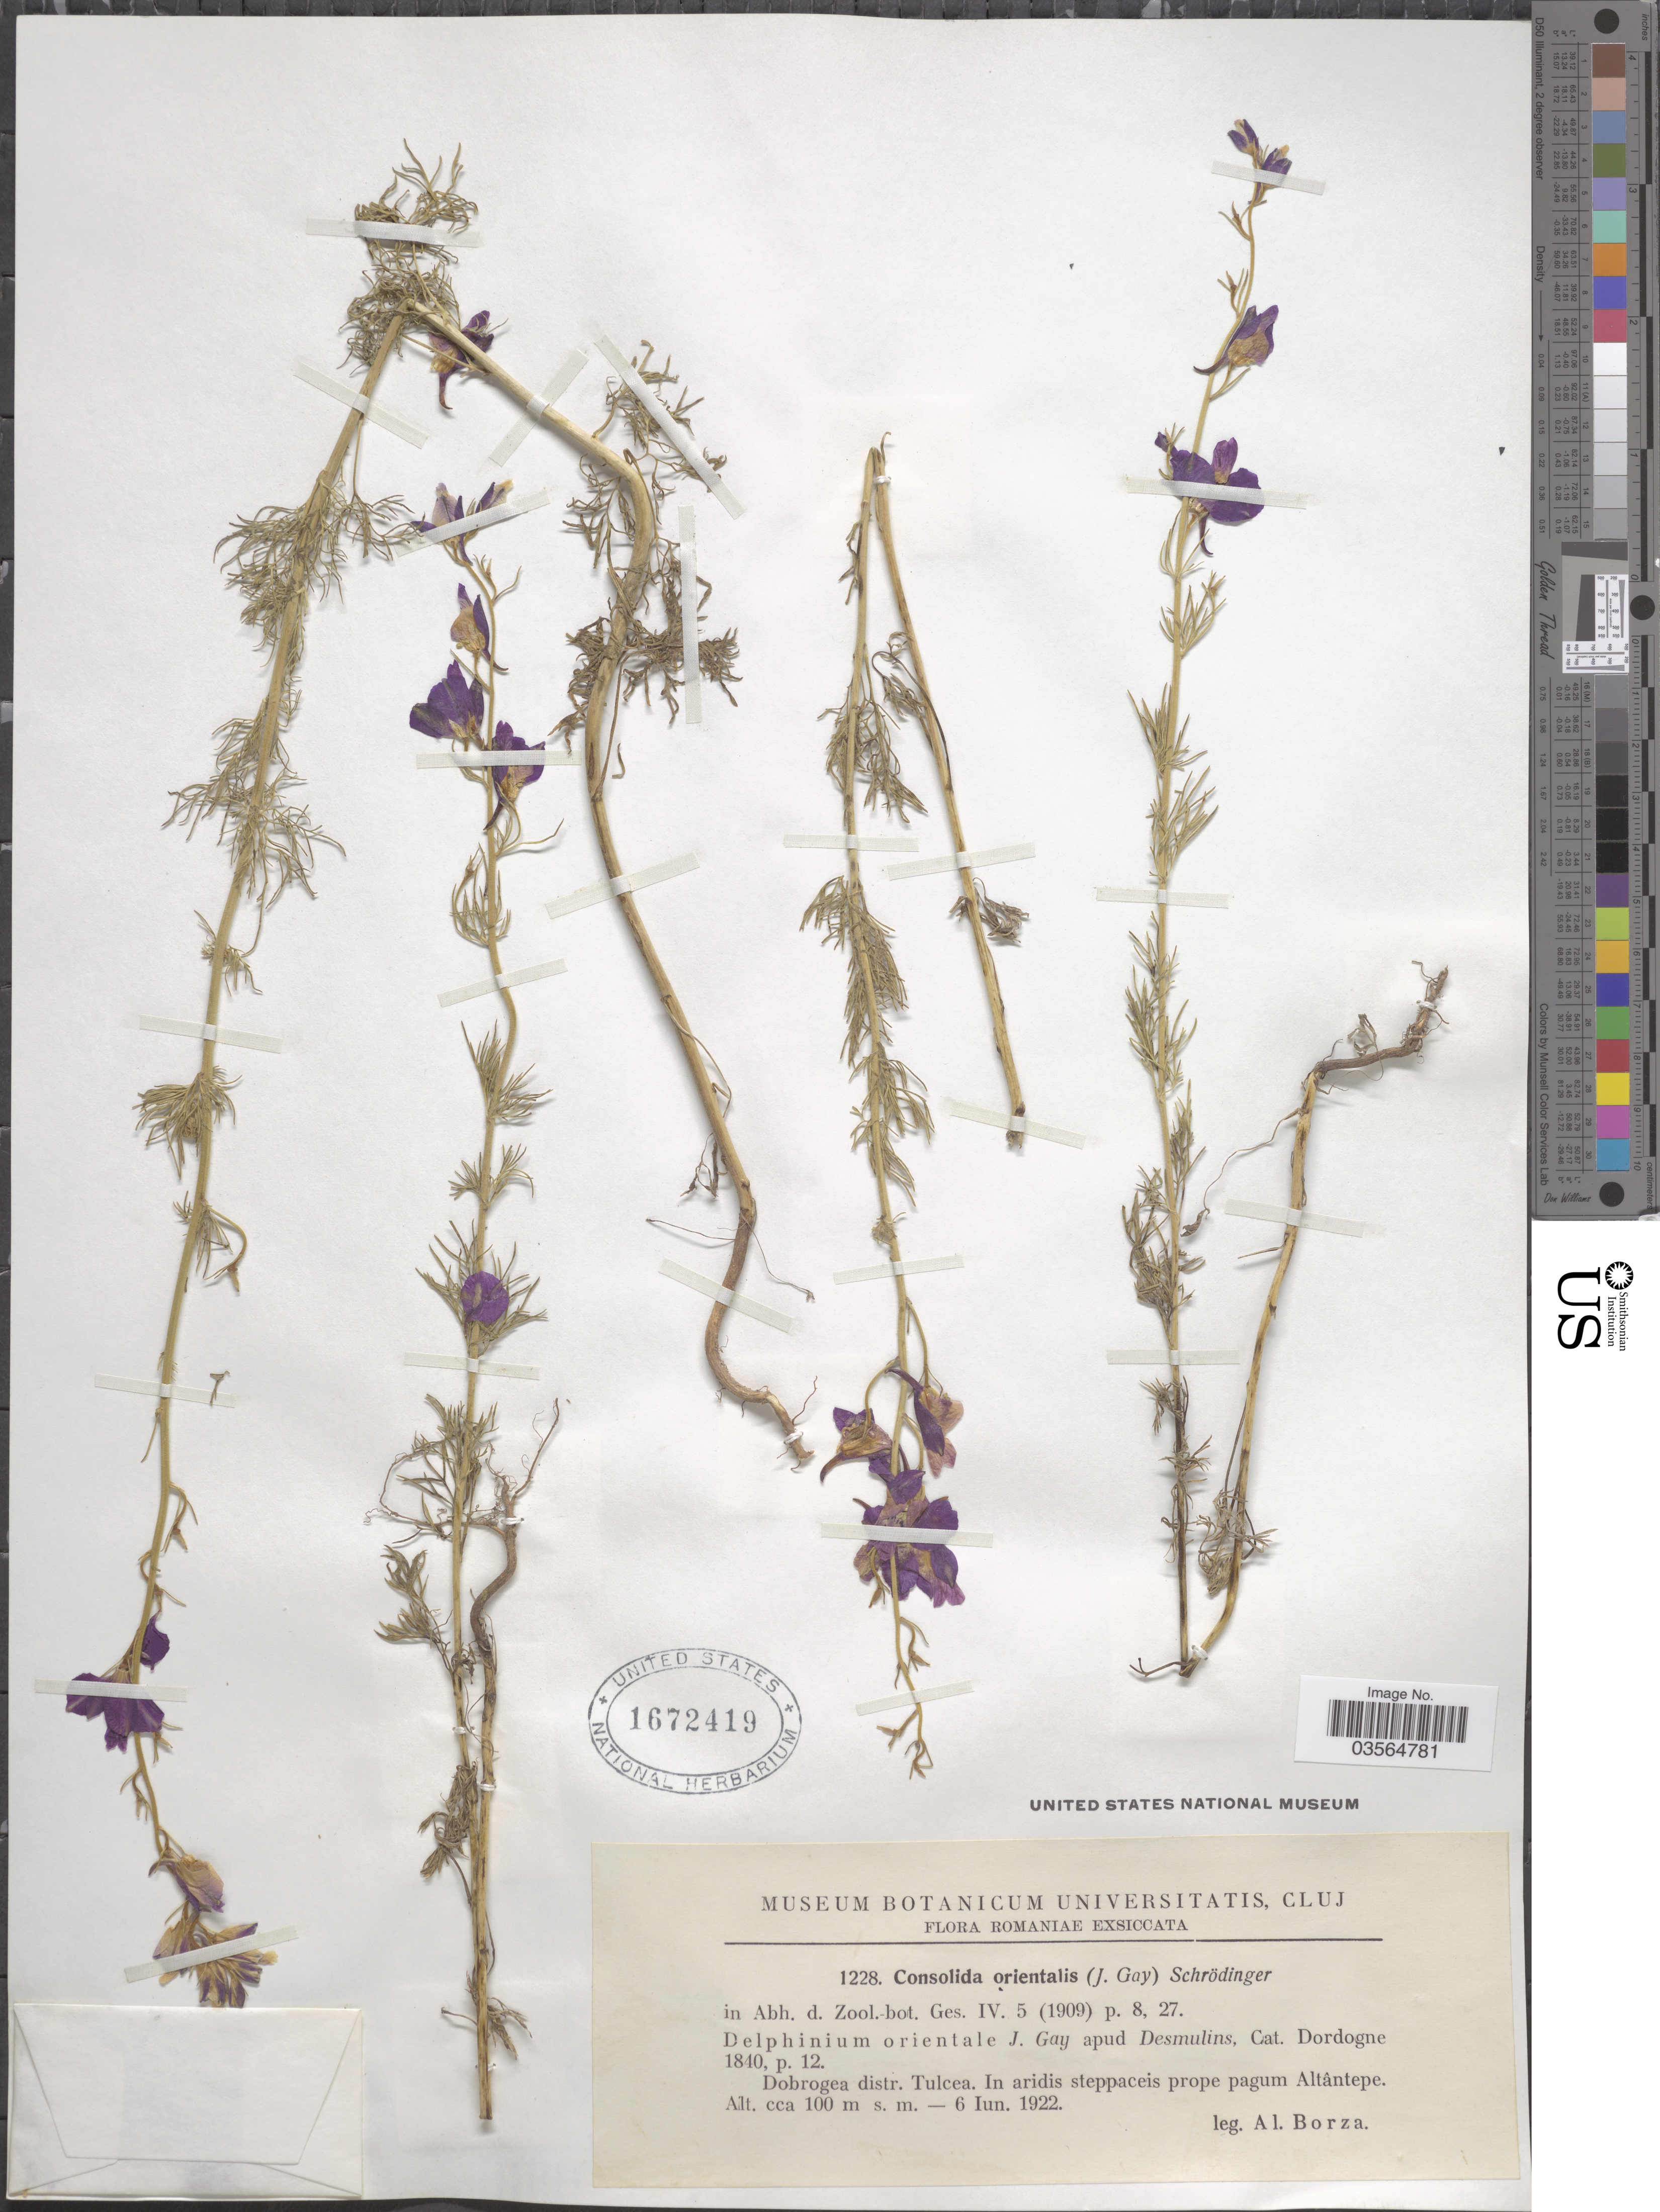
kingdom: Plantae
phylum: Tracheophyta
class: Magnoliopsida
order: Ranunculales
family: Ranunculaceae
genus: Delphinium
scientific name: Delphinium hispanicum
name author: Willk. ex Costa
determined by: Du Pasquier, P.-E.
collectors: A. Borza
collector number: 1228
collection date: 1922-06-06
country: Romania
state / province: Tulcea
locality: Dobrogea distr. Tulcea. In aridis steppaceis prope pagum Altântepe.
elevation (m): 100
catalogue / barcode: US 1672419